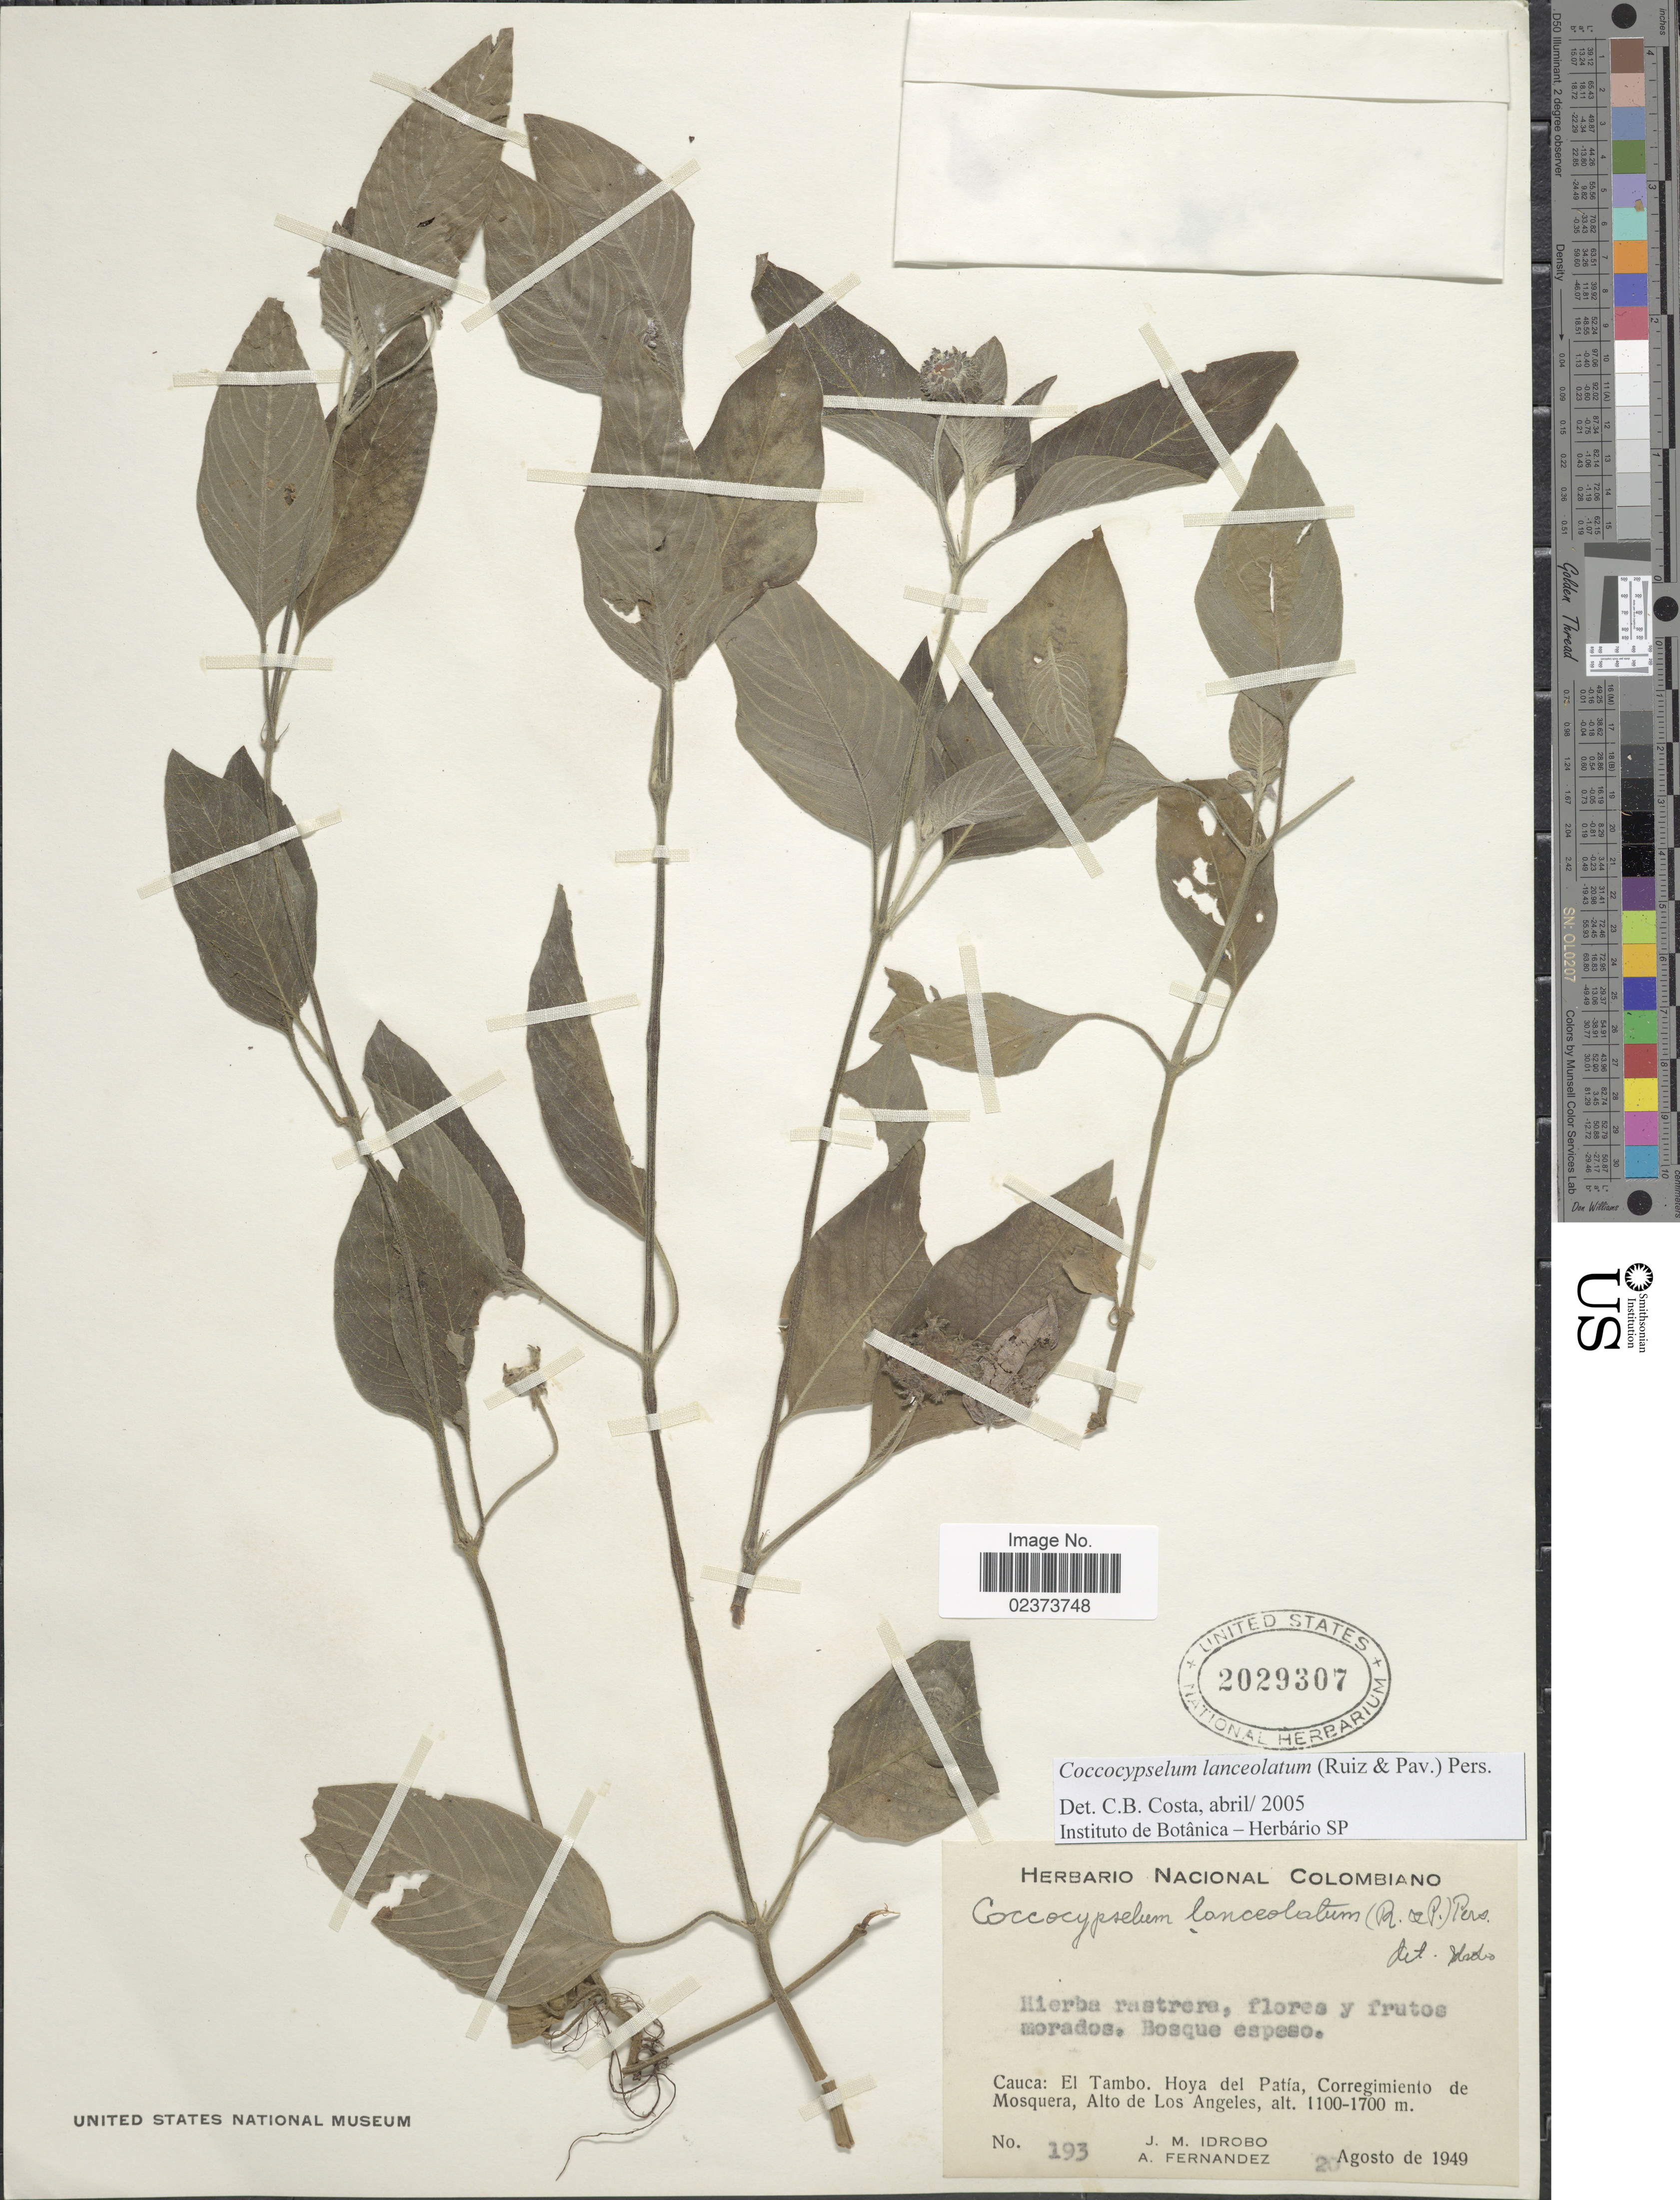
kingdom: Plantae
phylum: Tracheophyta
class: Magnoliopsida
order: Gentianales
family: Rubiaceae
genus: Coccocypselum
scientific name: Coccocypselum lanceolatum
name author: (Ruiz & Pav.) Pers.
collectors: J. M. Idrobo & A. Fernandez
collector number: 193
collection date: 1949-08-20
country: Colombia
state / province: Cauca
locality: Bosque espeso, El Tambo. Hoya del Patía, Corregimiento de Mosquera, Alto de Los Angeles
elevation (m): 1100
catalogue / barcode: US 2029307